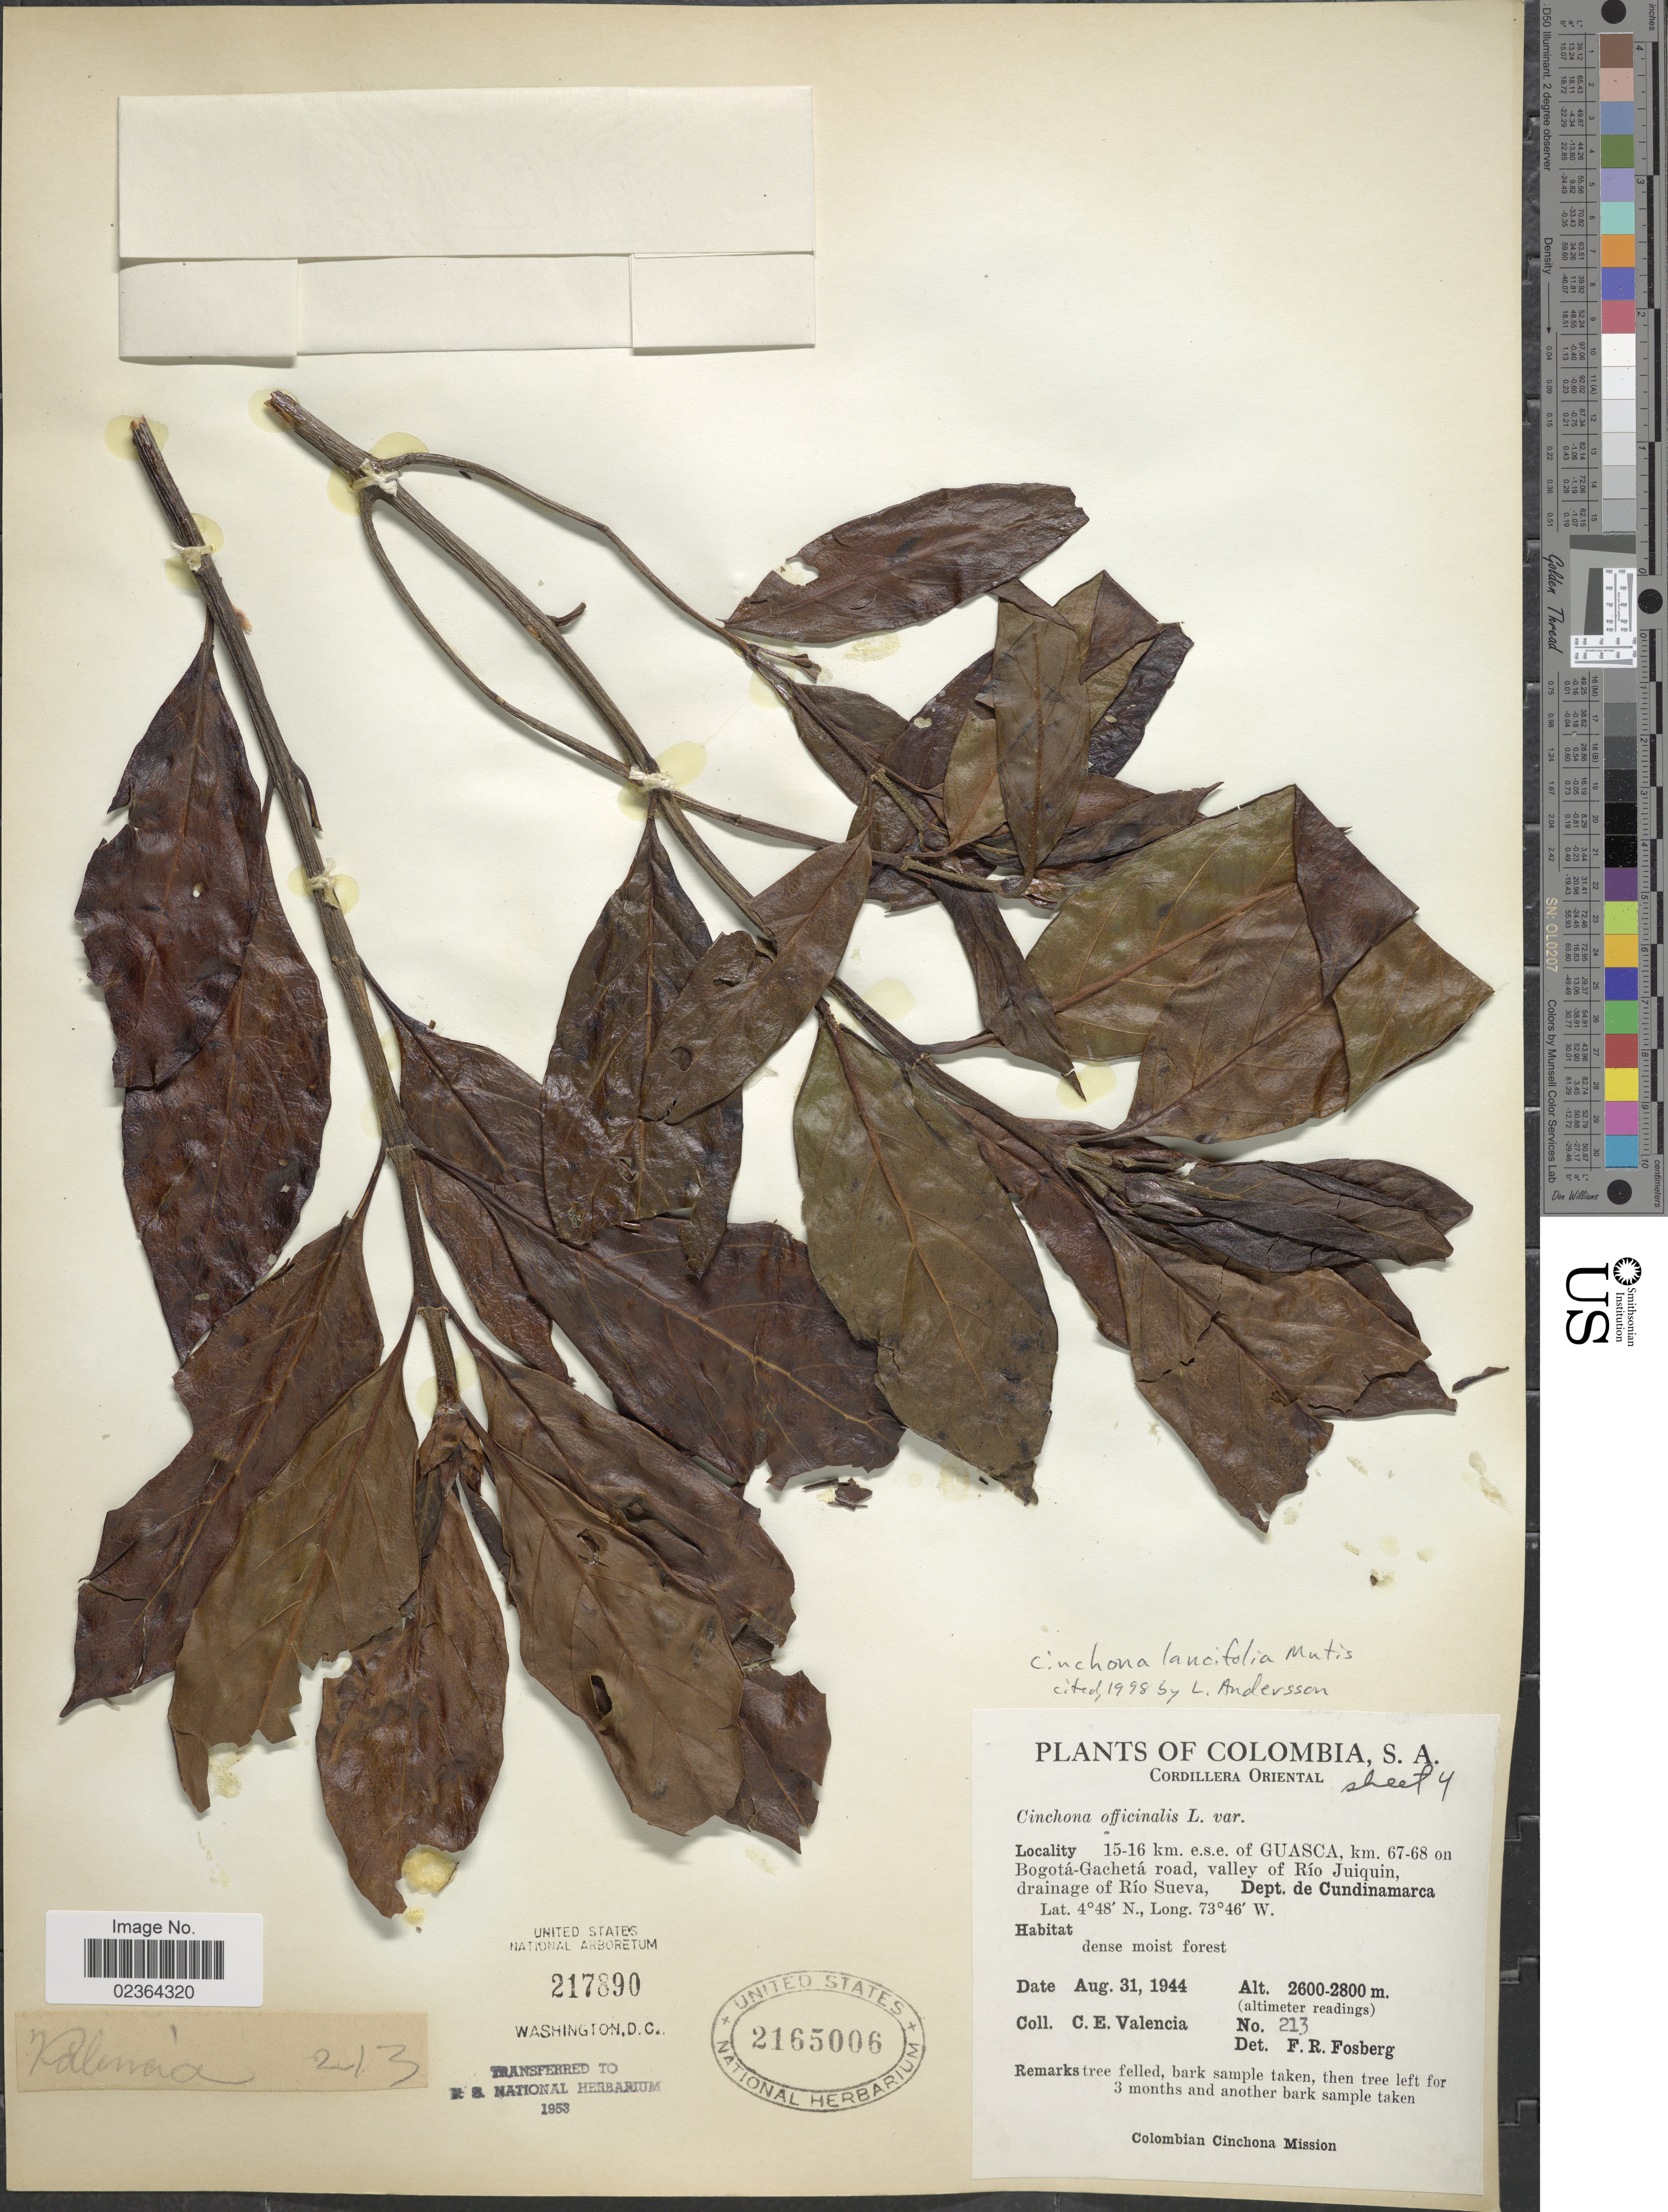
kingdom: Plantae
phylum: Tracheophyta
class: Magnoliopsida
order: Gentianales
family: Rubiaceae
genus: Cinchona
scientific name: Cinchona lancifolia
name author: Mutis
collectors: C. Valencia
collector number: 213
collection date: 1944-08-31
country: Colombia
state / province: Cundinamarca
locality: Cordillera Oriental, 15-16 km e.s.e. of Guasca, km. 67-68 on Bogota-Gacheta road, valley of rio Juiguim, drainage of Rio Sueva, Dept. de Cundinamarca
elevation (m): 2600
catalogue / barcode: US 2165006